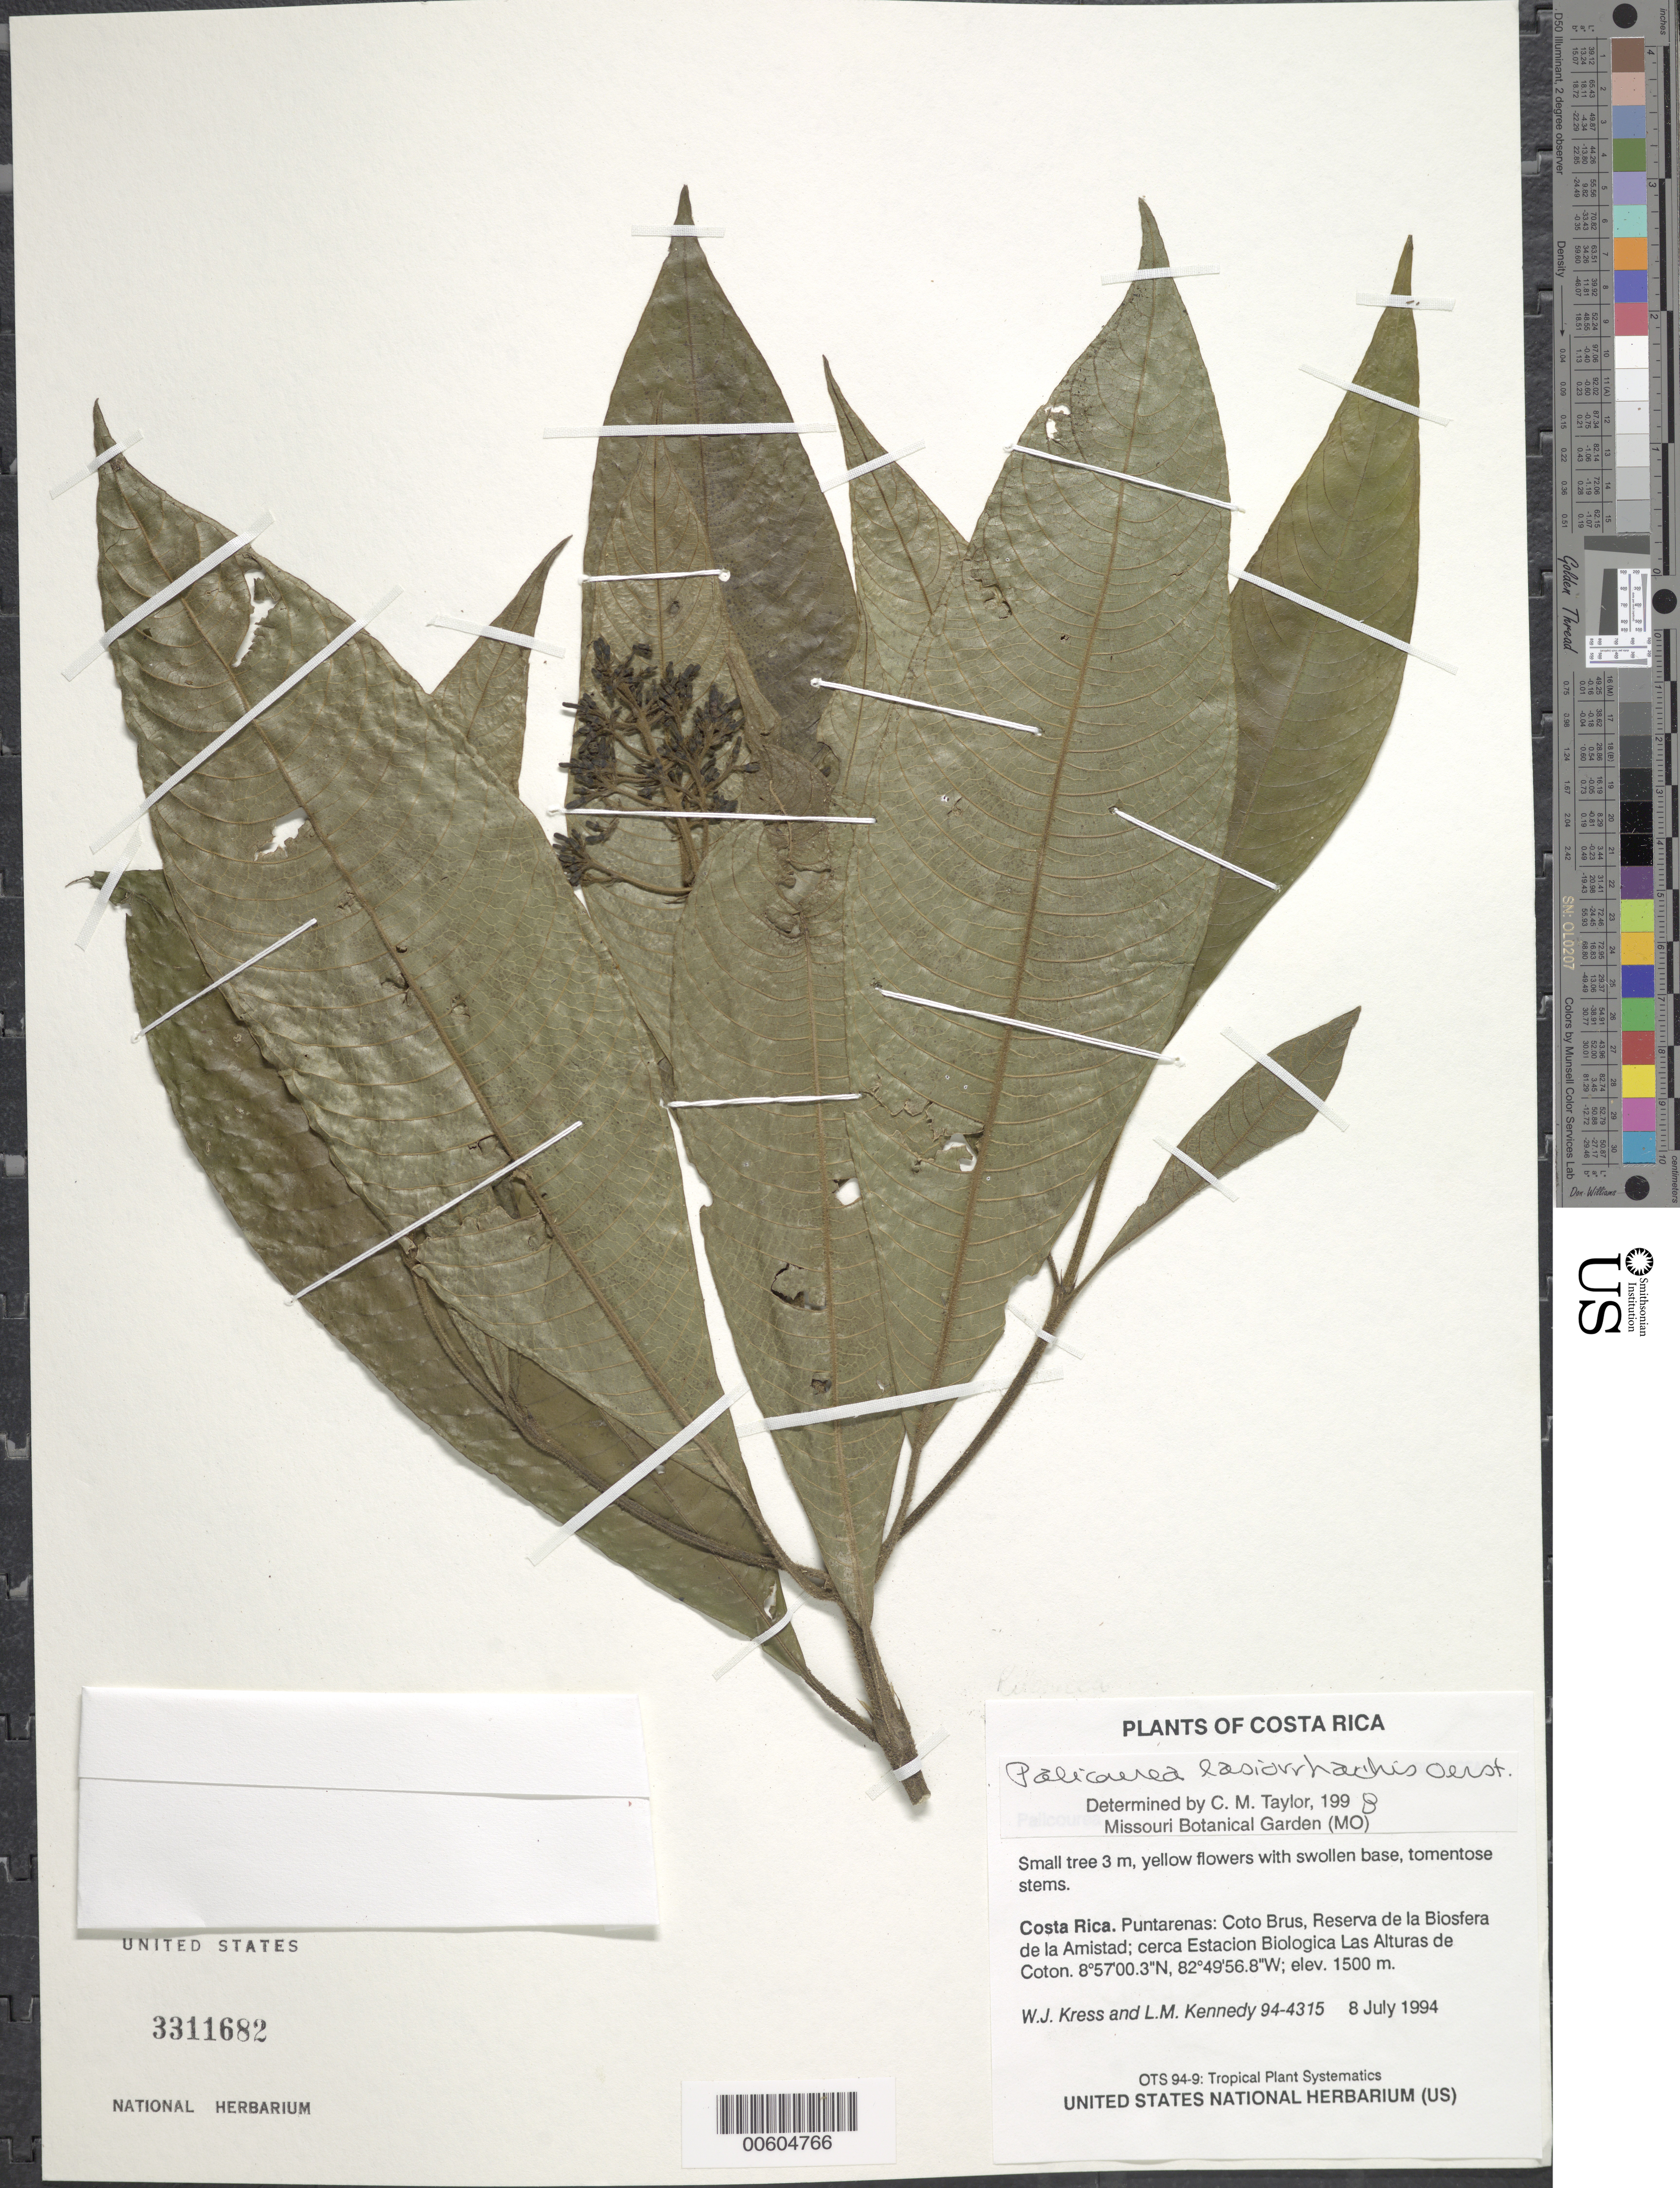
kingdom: Plantae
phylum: Tracheophyta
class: Magnoliopsida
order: Gentianales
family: Rubiaceae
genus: Palicourea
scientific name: Palicourea lasiorrhachis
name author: Oerst.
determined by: Taylor, Charlotte M.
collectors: W. J. Kress & L. M. Kennedy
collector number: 94-4315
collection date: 1994-07-08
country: Costa Rica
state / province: Puntarenas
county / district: Coto Brus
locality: Reserva de la Biosfera de la Amistad; cerca Estacion Biologica Las Alturas de Coton.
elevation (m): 1500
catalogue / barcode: US 3311682